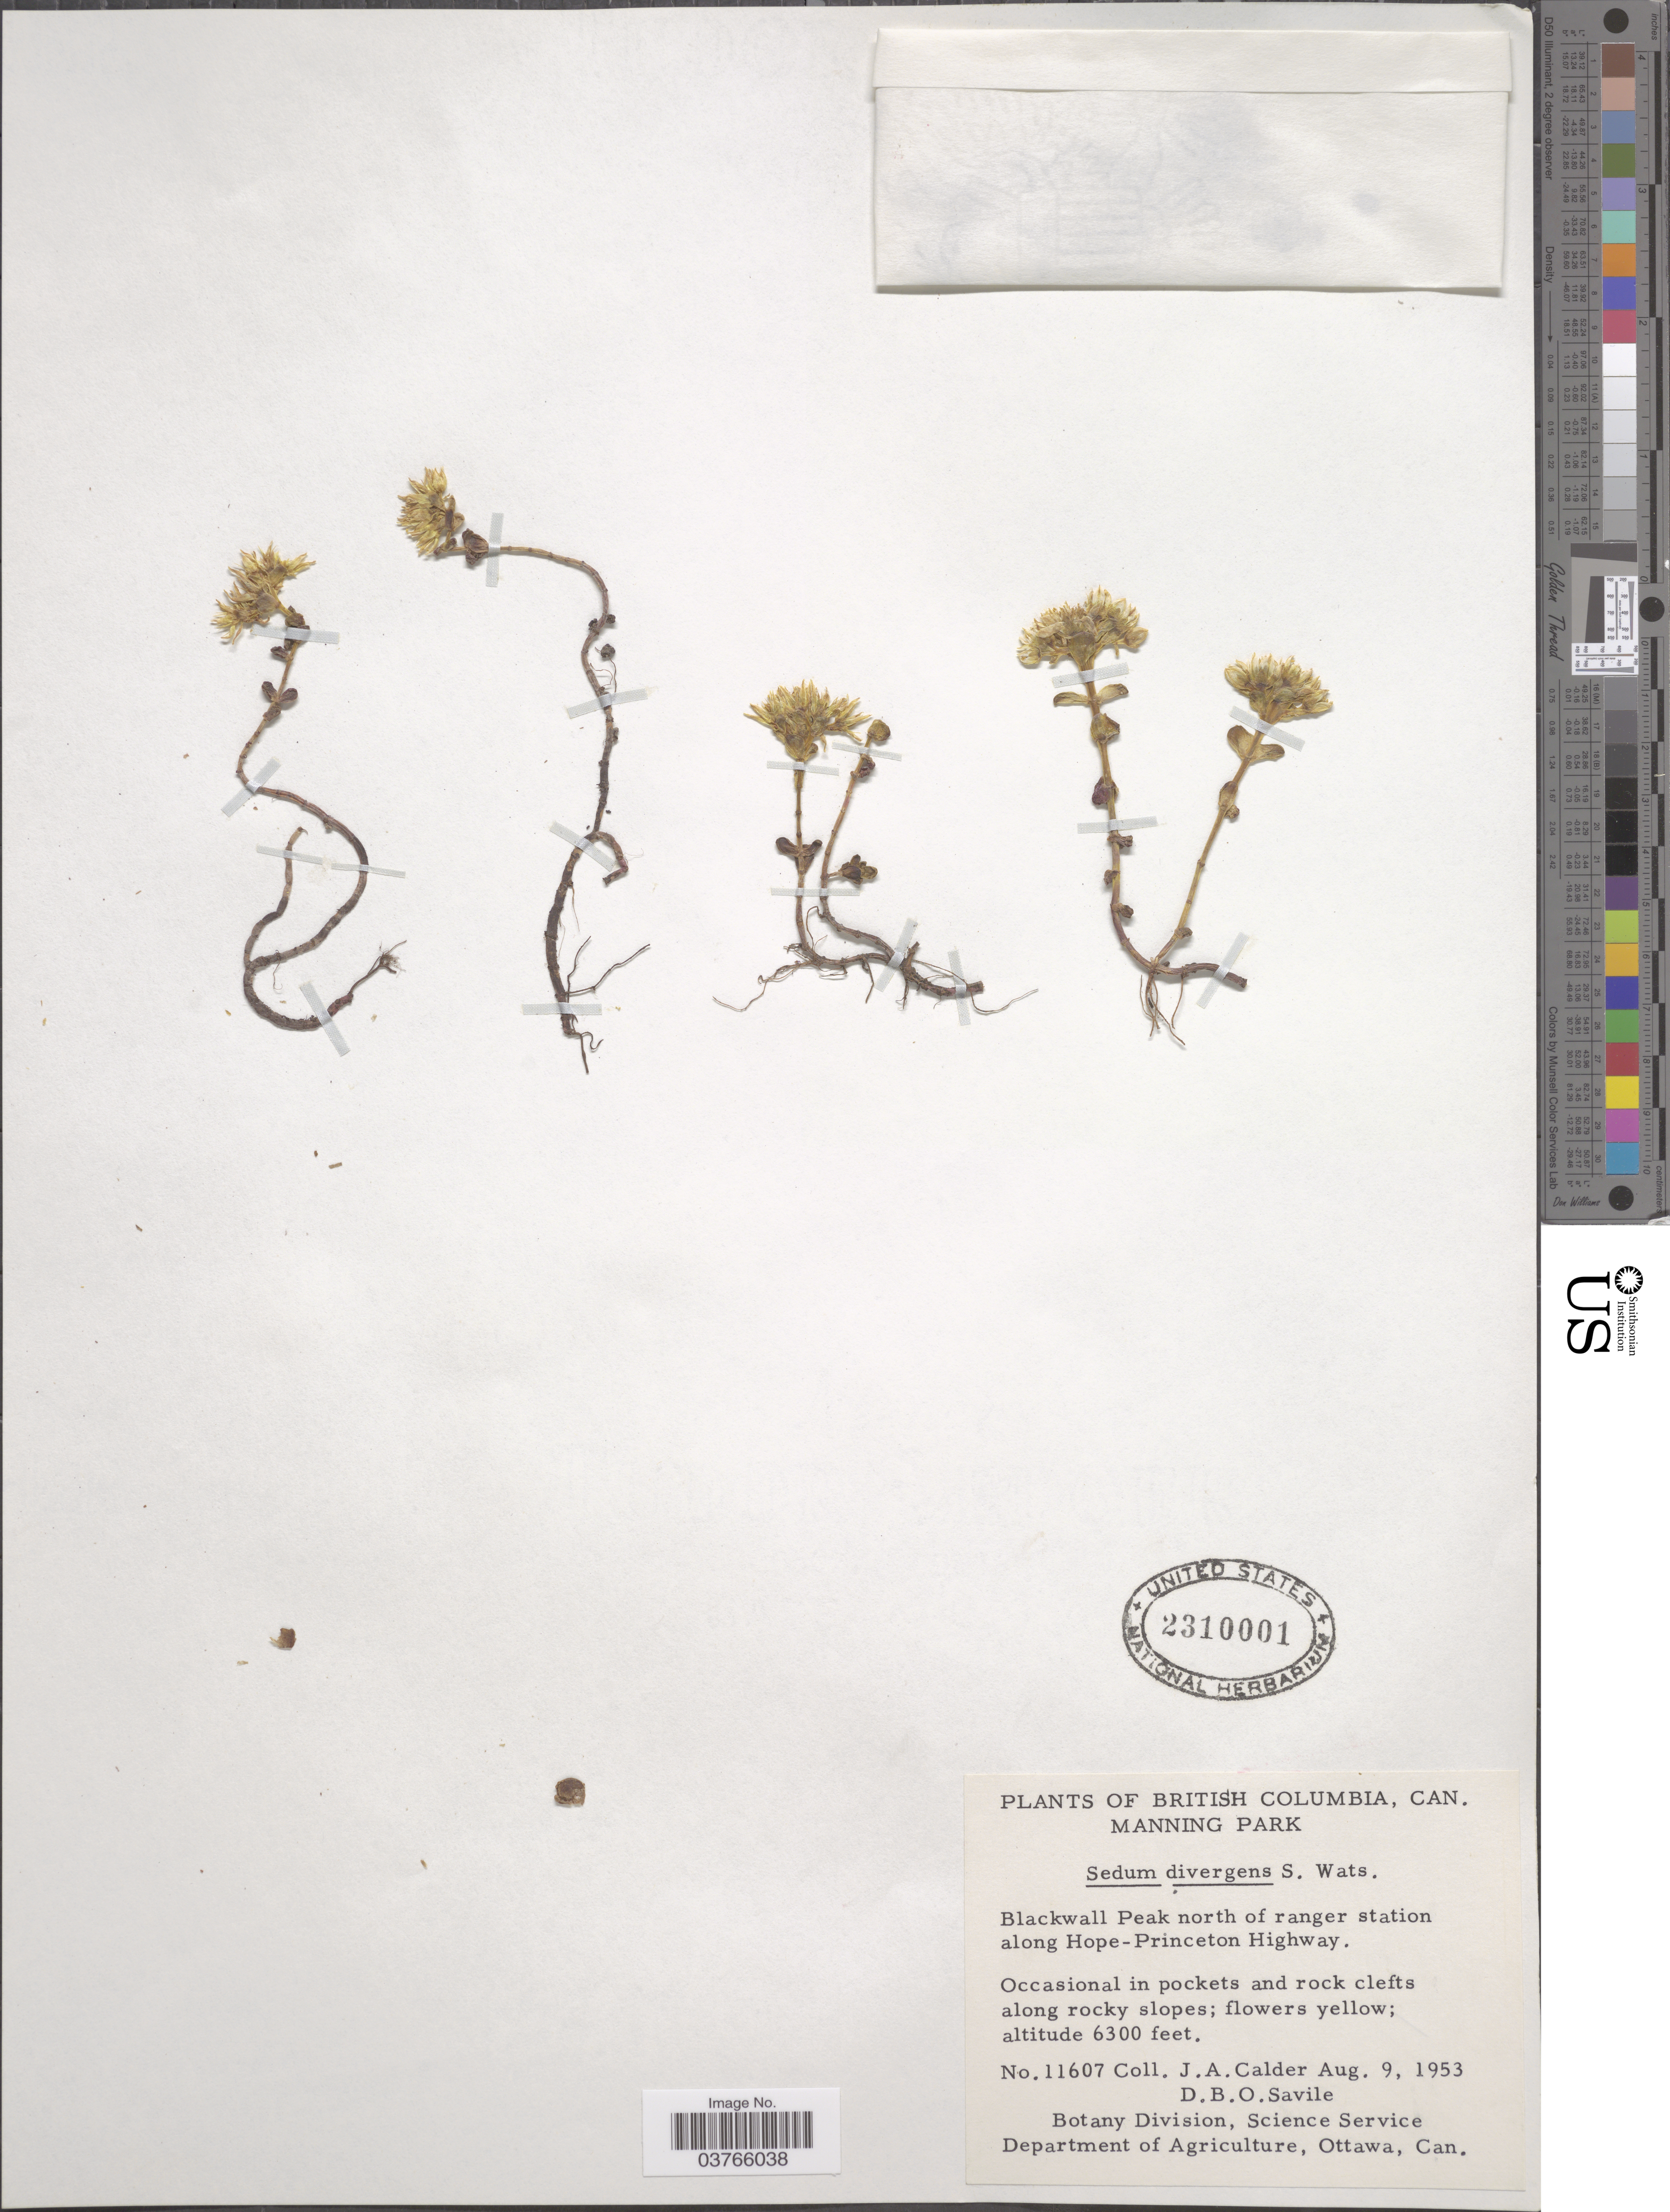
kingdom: Plantae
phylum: Tracheophyta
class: Magnoliopsida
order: Saxifragales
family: Crassulaceae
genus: Sedum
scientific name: Sedum divergens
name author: Greene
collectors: J. A. Calder & D. Savile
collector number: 11607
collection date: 1953-08-09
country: Canada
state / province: British Columbia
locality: Manning Park. Blackwall Peak north of ranger station along Hope-Princeton Highway.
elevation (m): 1920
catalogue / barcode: US 2310001